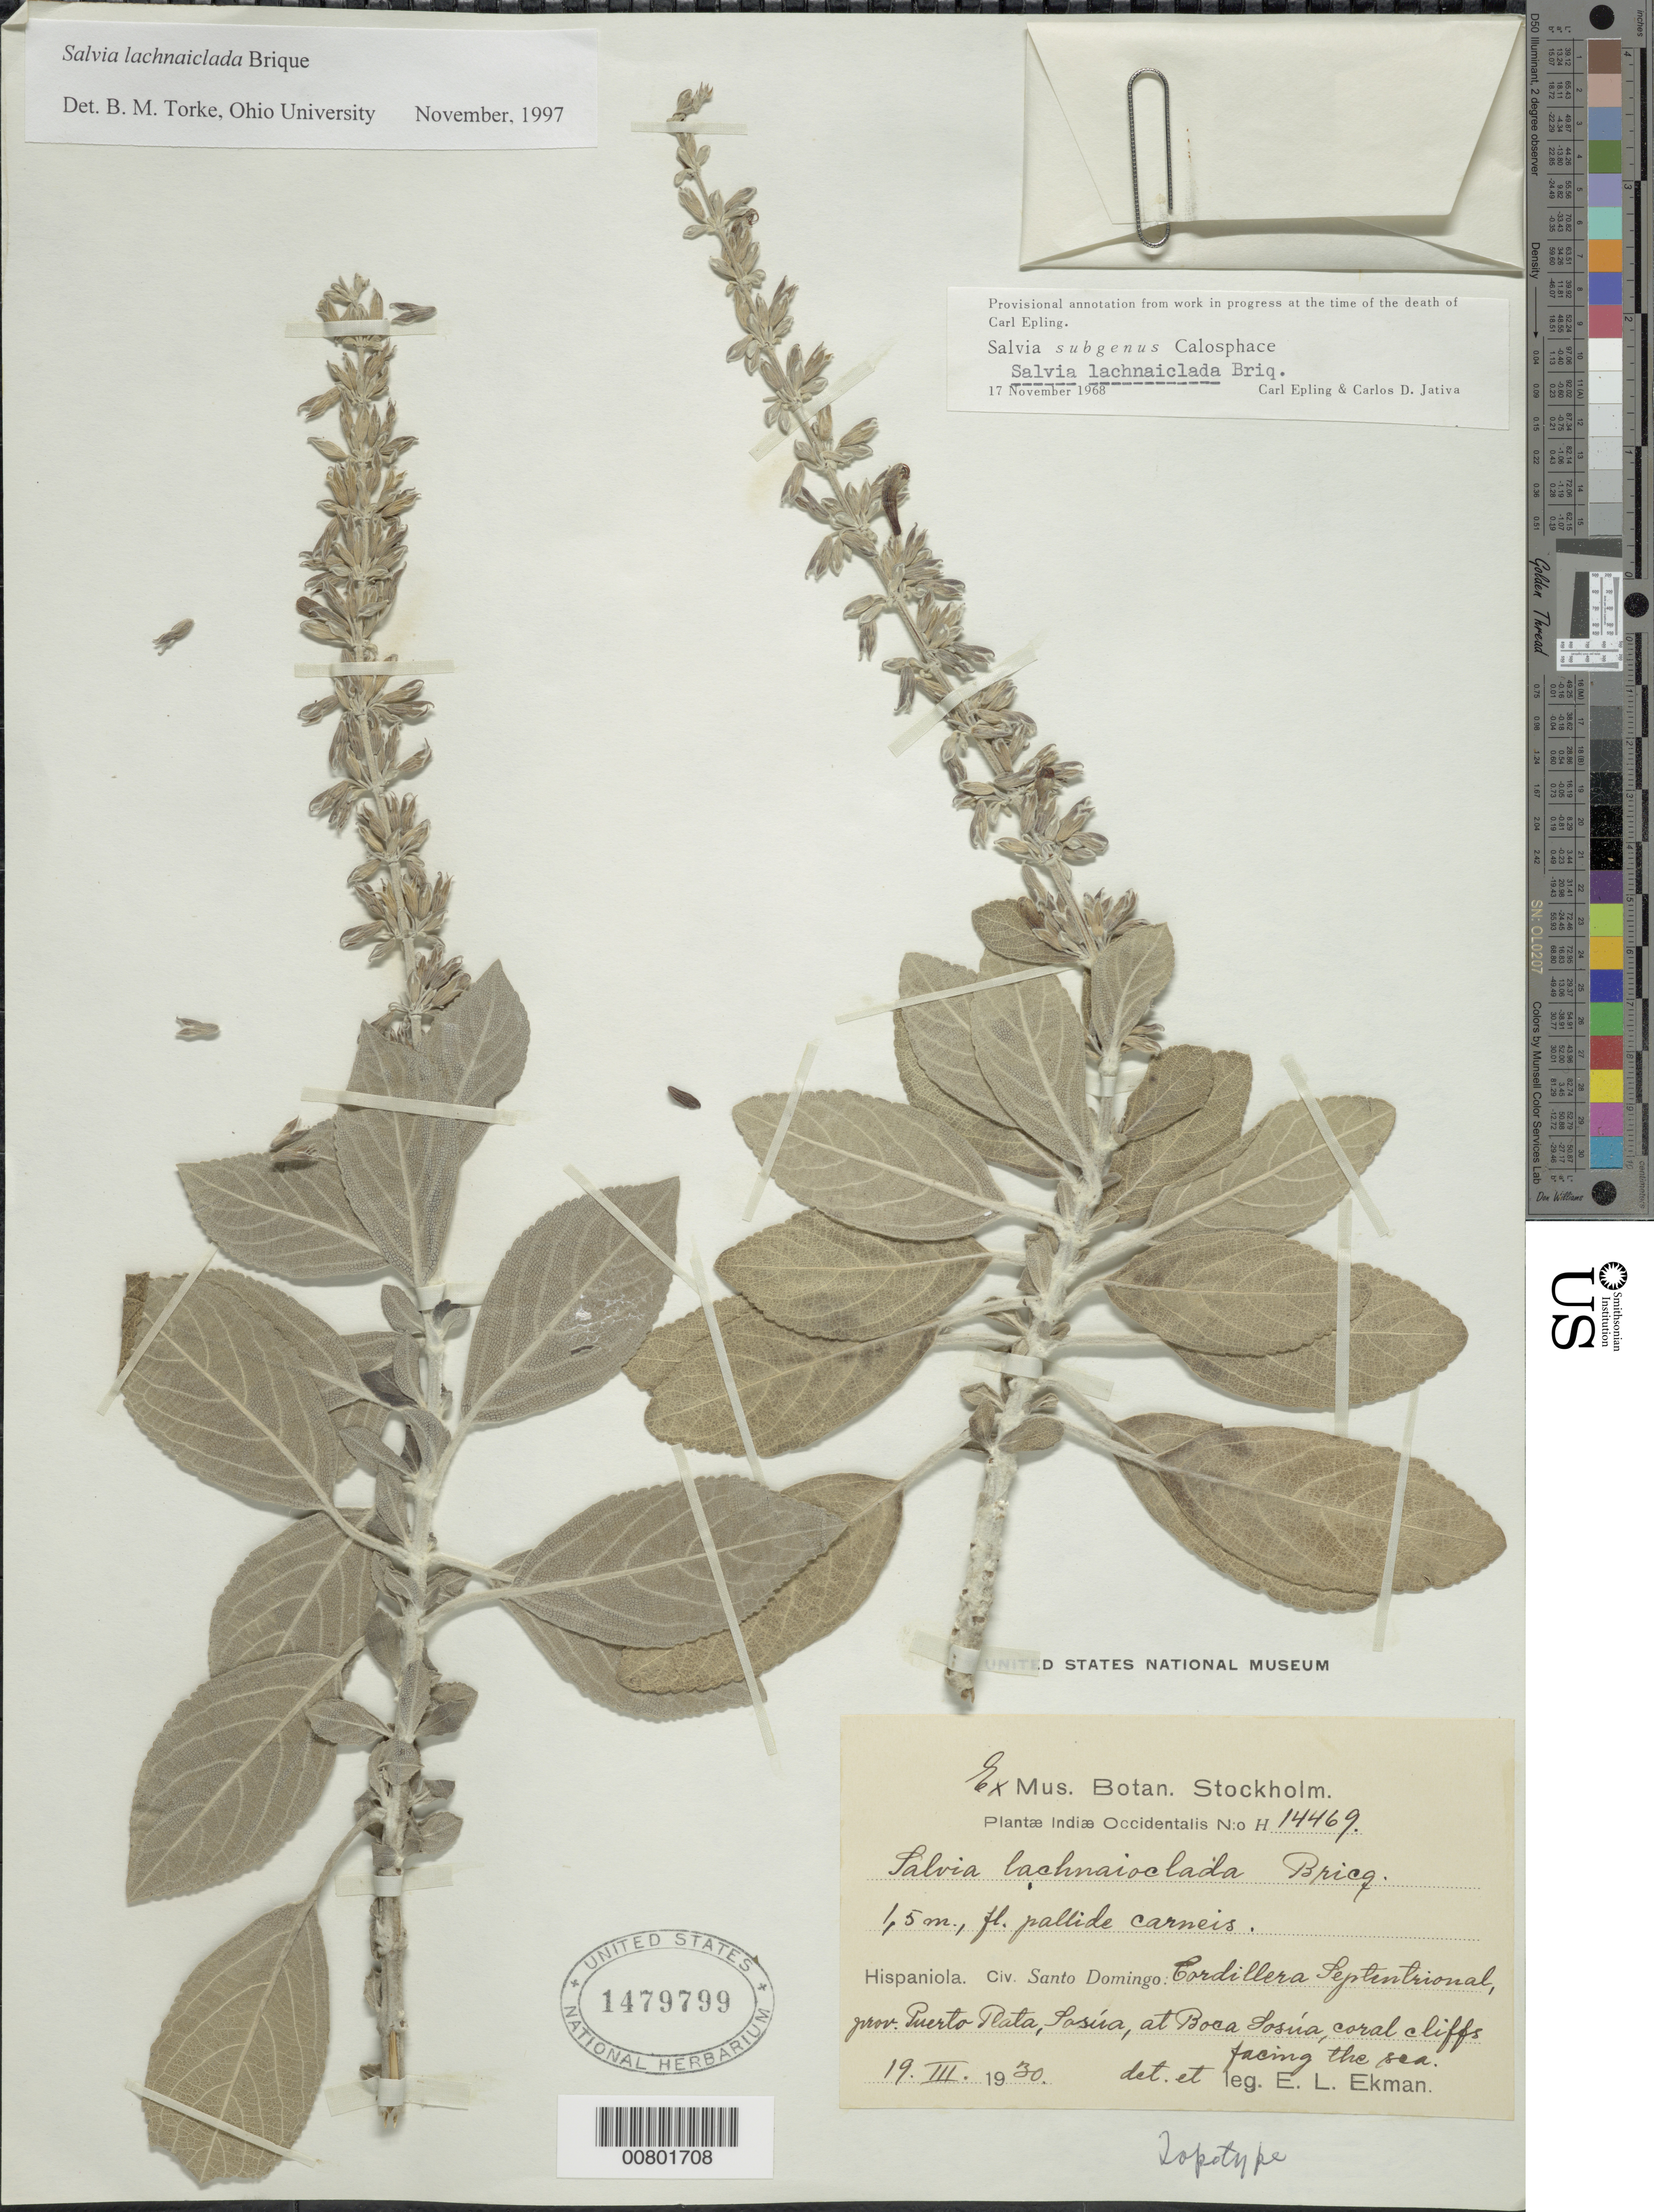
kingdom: Plantae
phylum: Tracheophyta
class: Magnoliopsida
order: Lamiales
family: Lamiaceae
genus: Salvia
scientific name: Salvia lachnaioclada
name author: Briq.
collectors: E. L. Ekman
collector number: H 14469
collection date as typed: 19 Mar 1930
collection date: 1930-03-19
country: Dominican Republic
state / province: Puerto Plata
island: Hispaniola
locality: Cordillera Septentrional, Sosúa, at Boca Sosúa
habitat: Coral cliffs facing the sea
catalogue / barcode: US 1479799